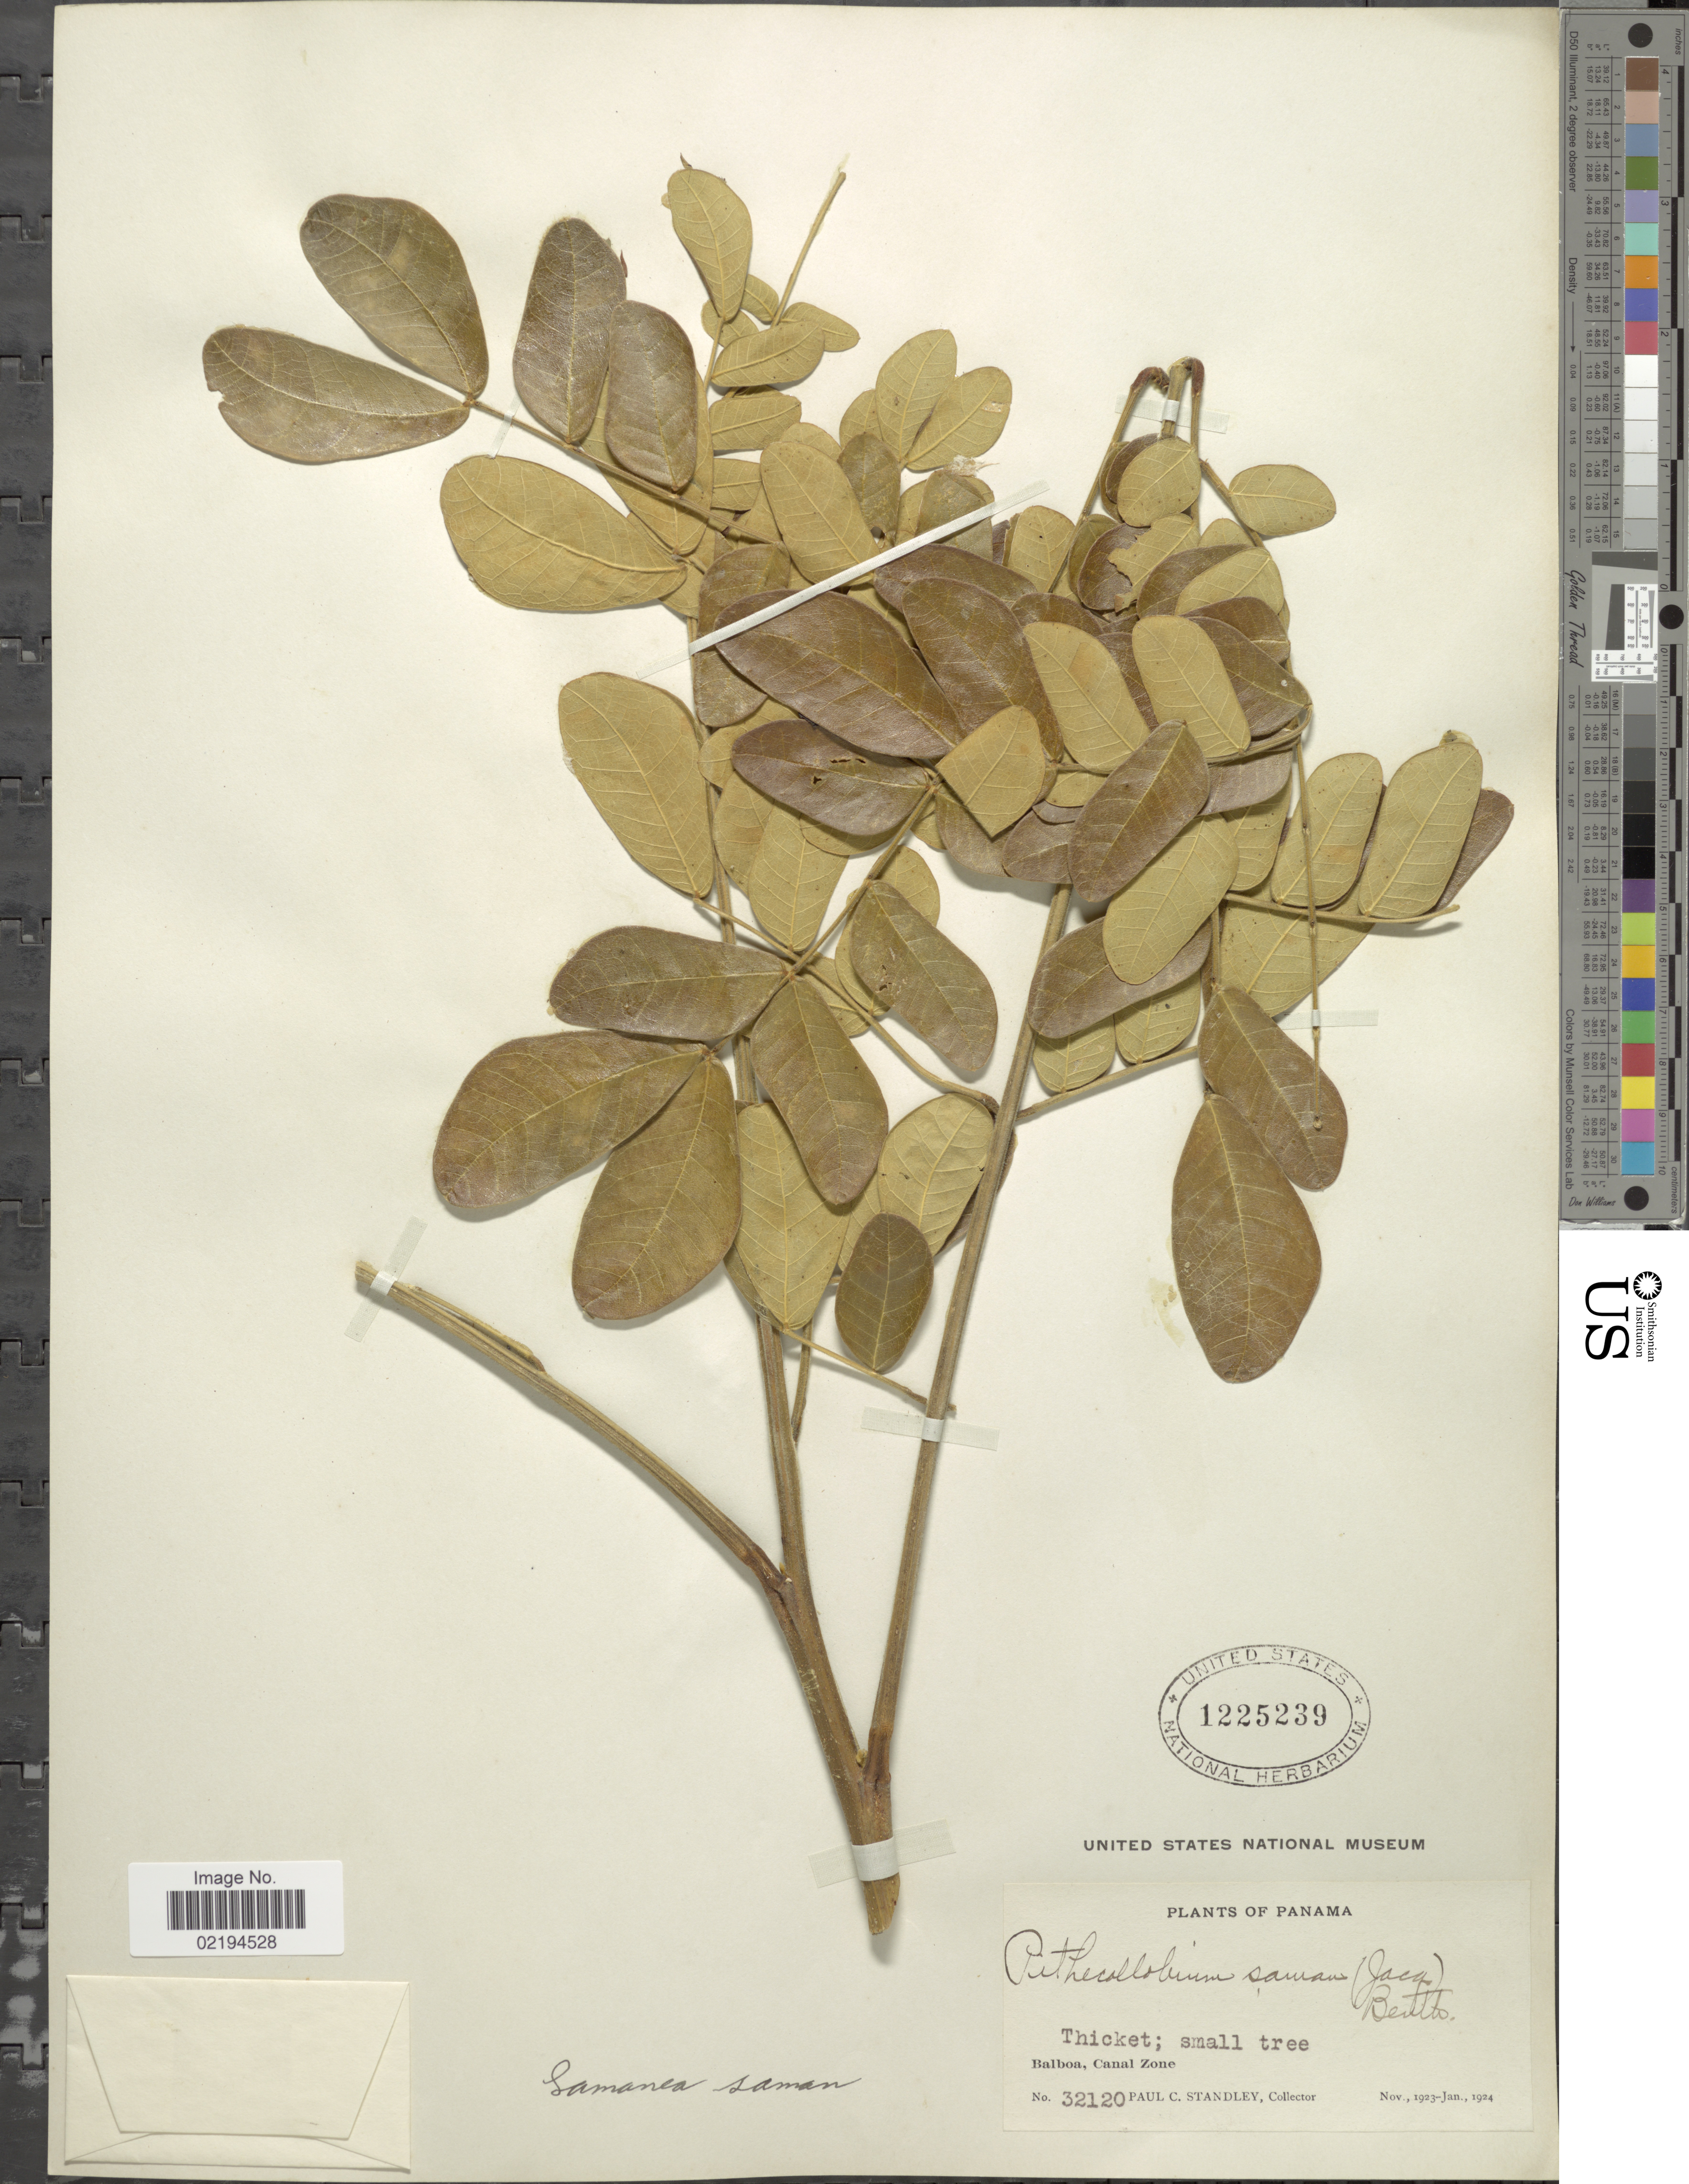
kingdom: Plantae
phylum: Tracheophyta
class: Magnoliopsida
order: Fabales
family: Fabaceae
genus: Samanea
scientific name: Samanea saman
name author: (Jacq.) Merr.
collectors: P. C. Standley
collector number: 32120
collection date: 1923-11/1924-01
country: Panama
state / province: Colón / Panamá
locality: Balboa, Canal Zone.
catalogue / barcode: US 1225239